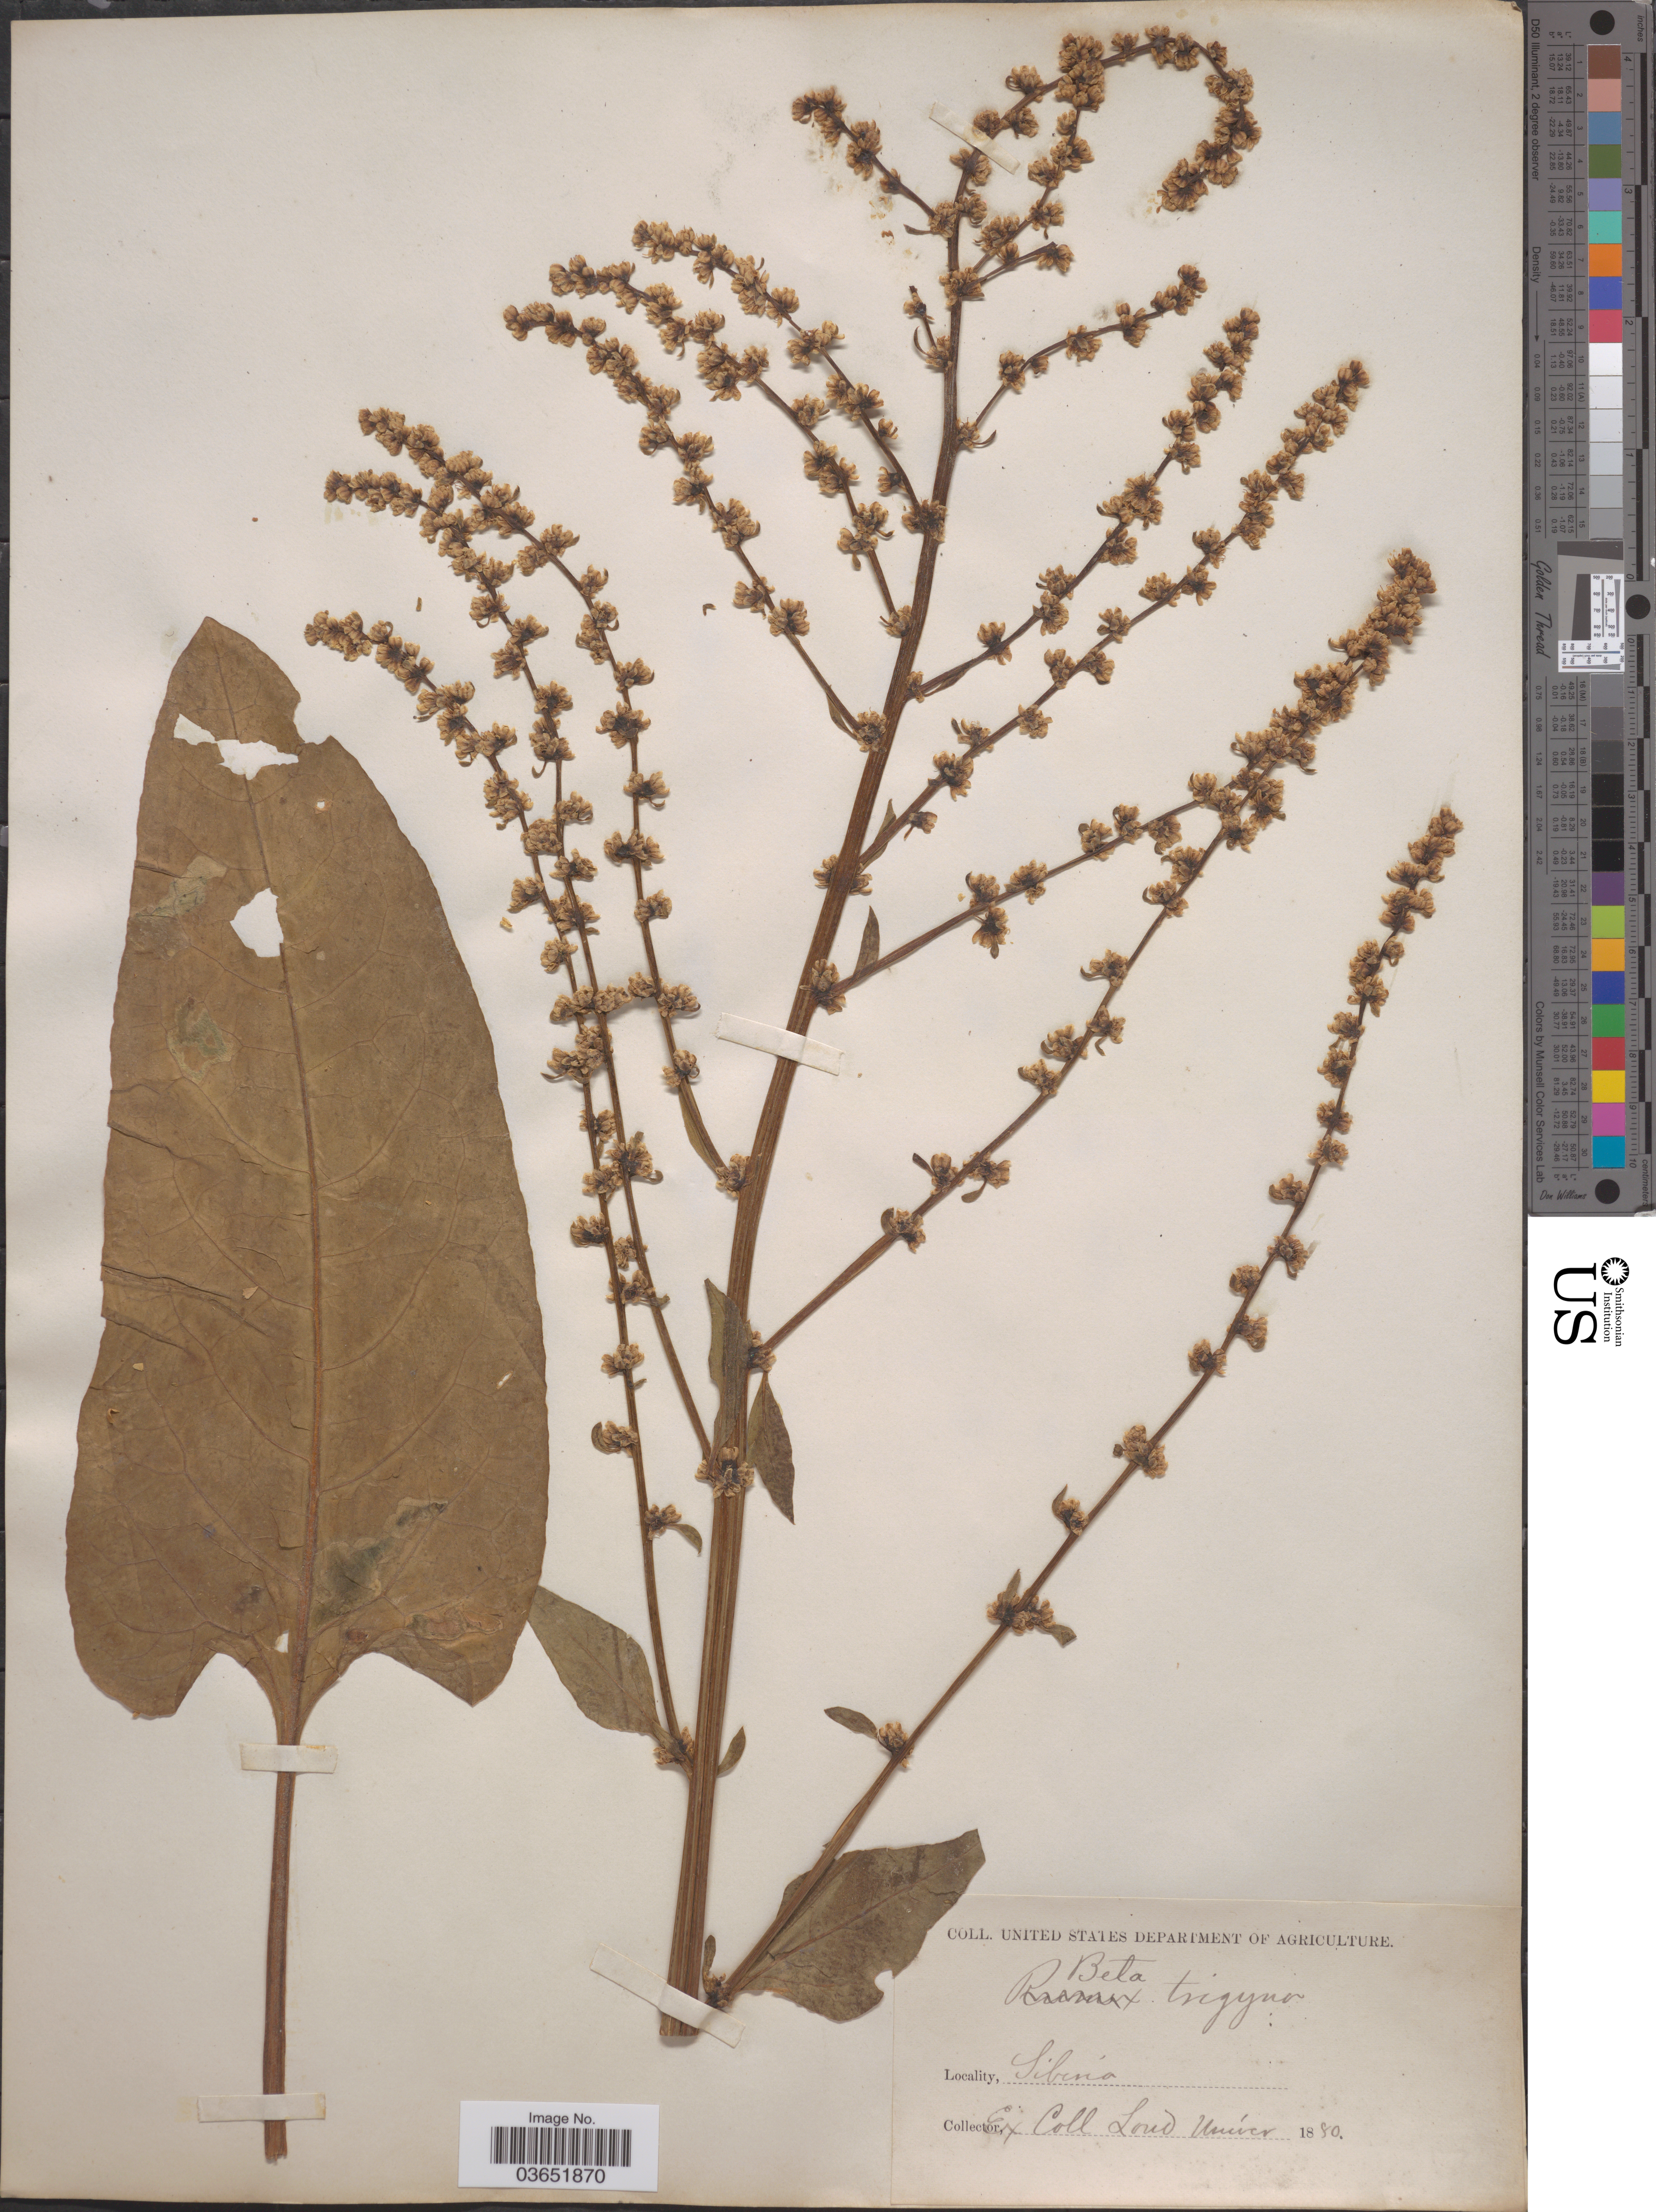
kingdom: Plantae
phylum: Tracheophyta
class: Magnoliopsida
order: Caryophyllales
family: Amaranthaceae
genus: Beta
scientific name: Beta trigyna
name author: Waldst.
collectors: University of London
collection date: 1880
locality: Siberia.